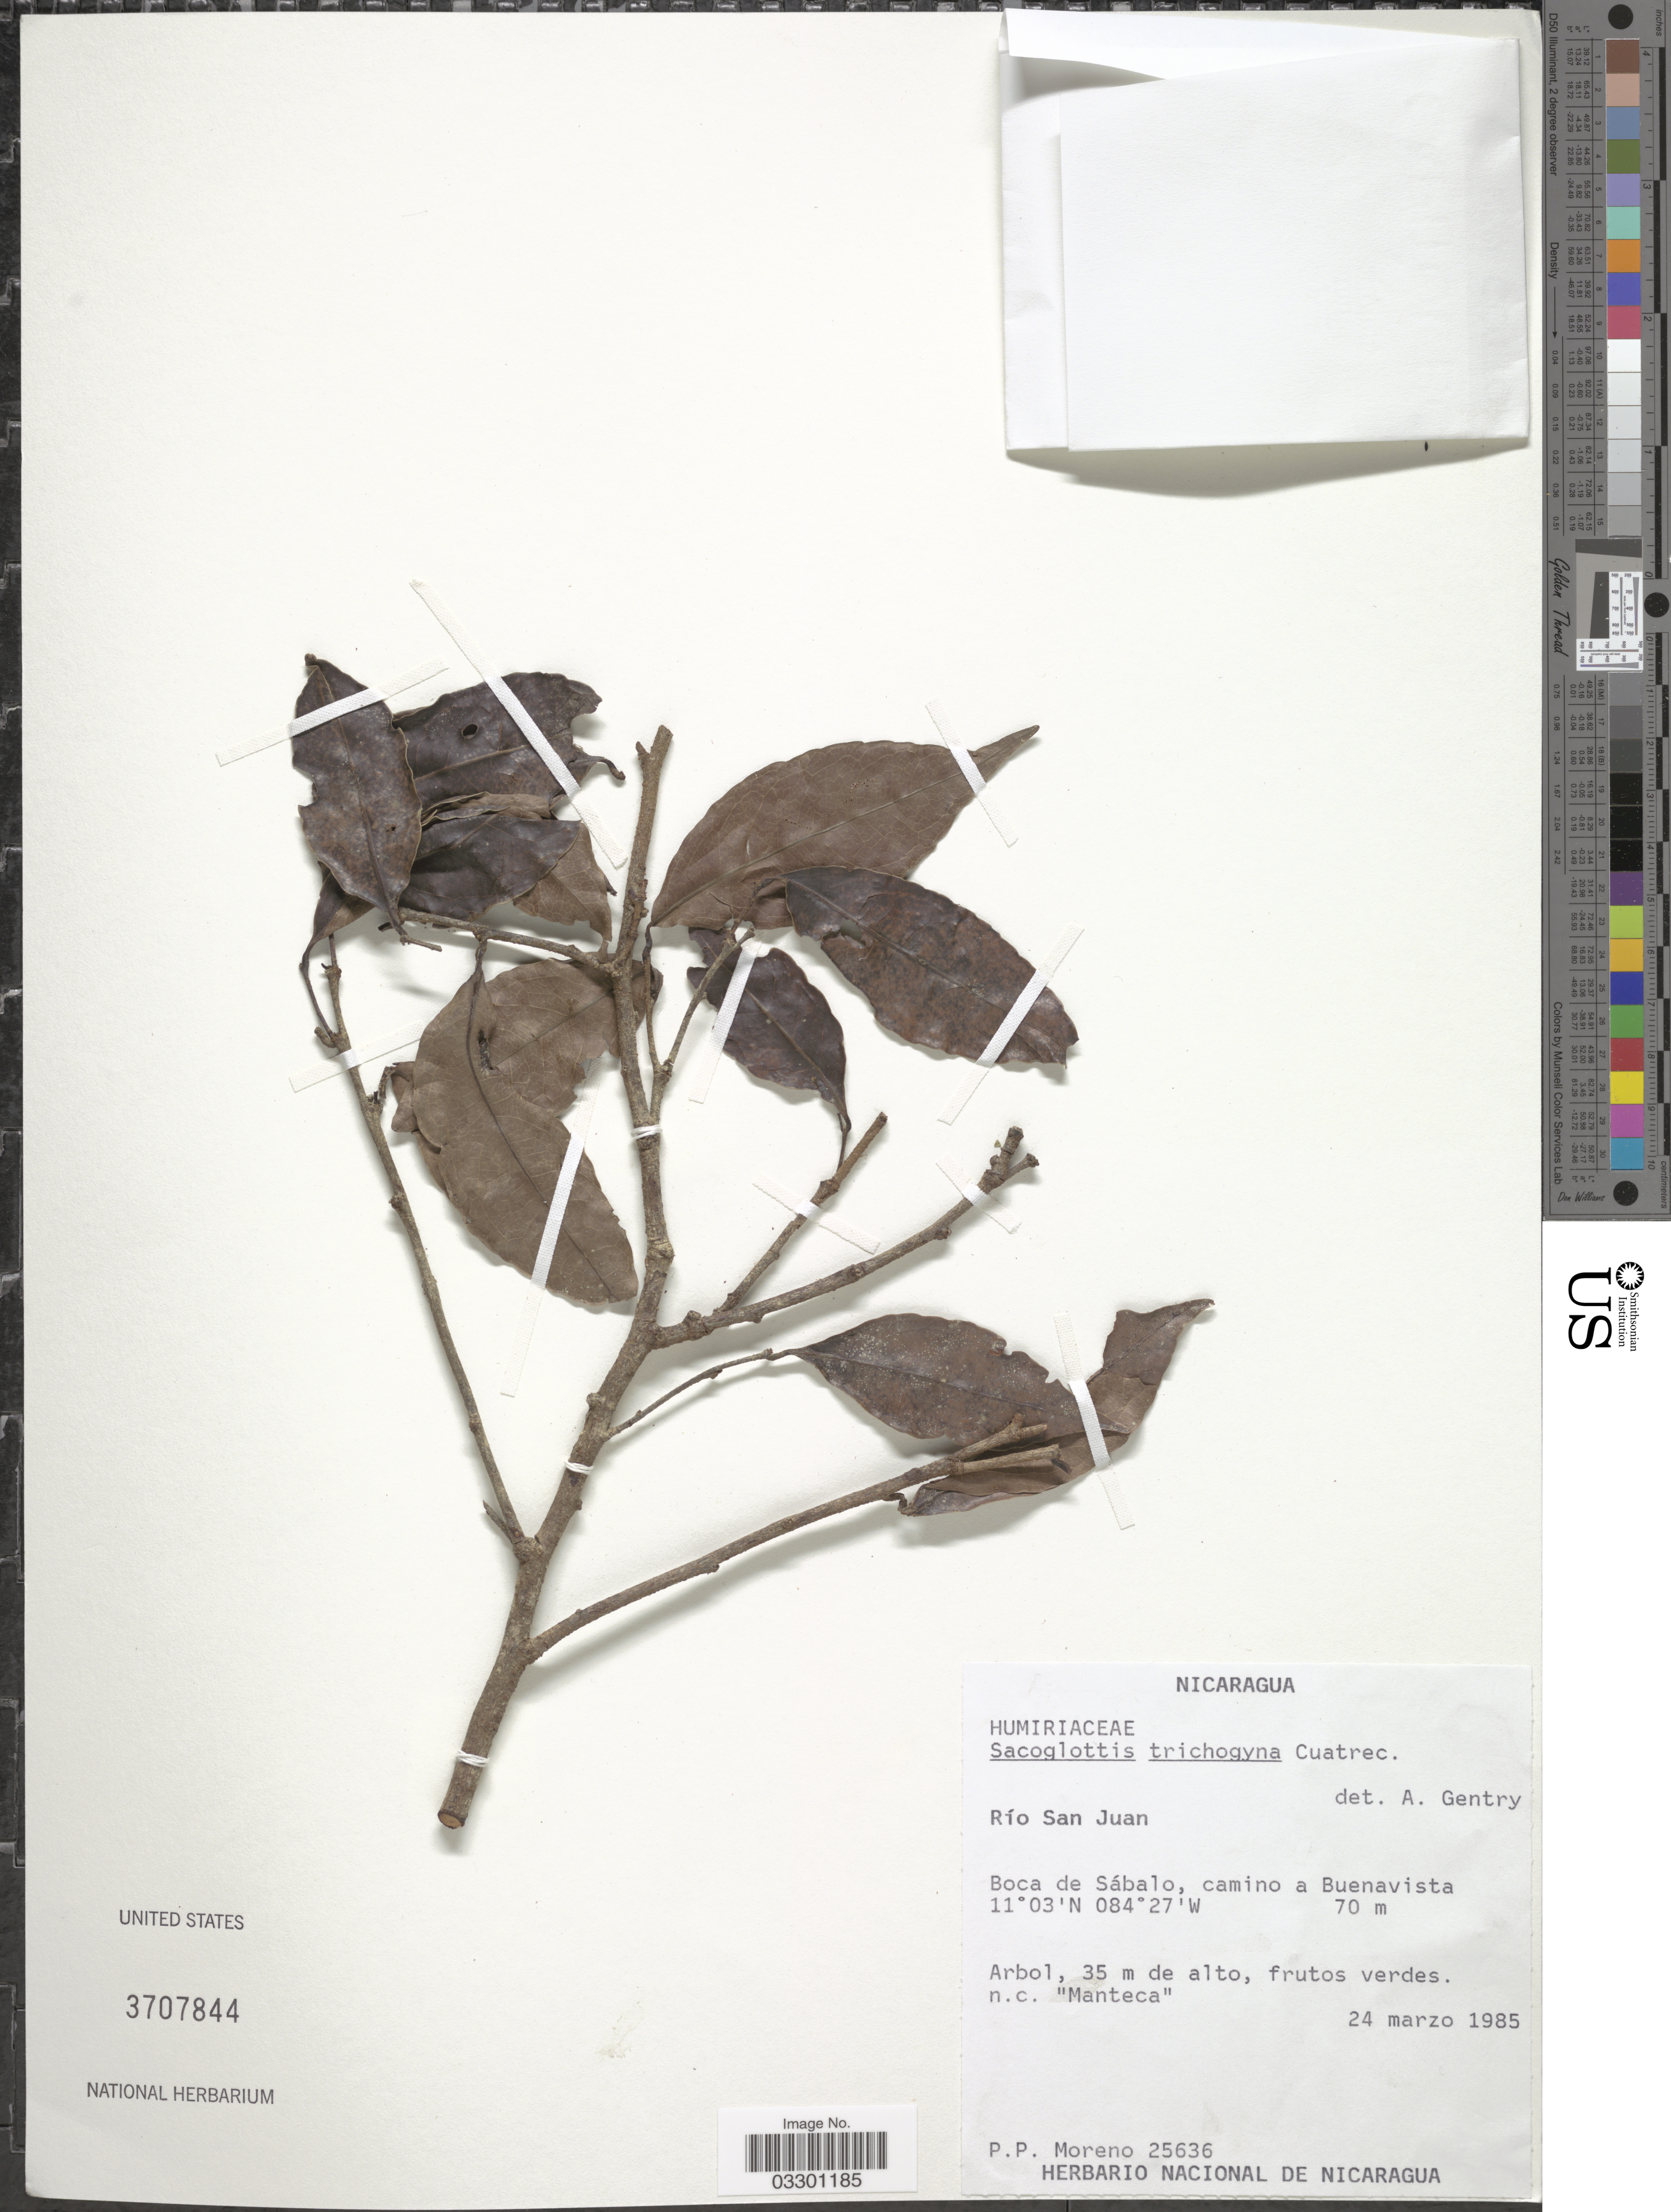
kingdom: Plantae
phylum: Tracheophyta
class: Magnoliopsida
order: Malpighiales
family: Humiriaceae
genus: Sacoglottis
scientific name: Sacoglottis trichogyna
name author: Cuatrec.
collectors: P. Moreno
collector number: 25636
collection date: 1985-03-24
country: Nicaragua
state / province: Rio San Juan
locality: Boca de Sábalo, camino a Buenavista.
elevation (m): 70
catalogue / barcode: US 3707844